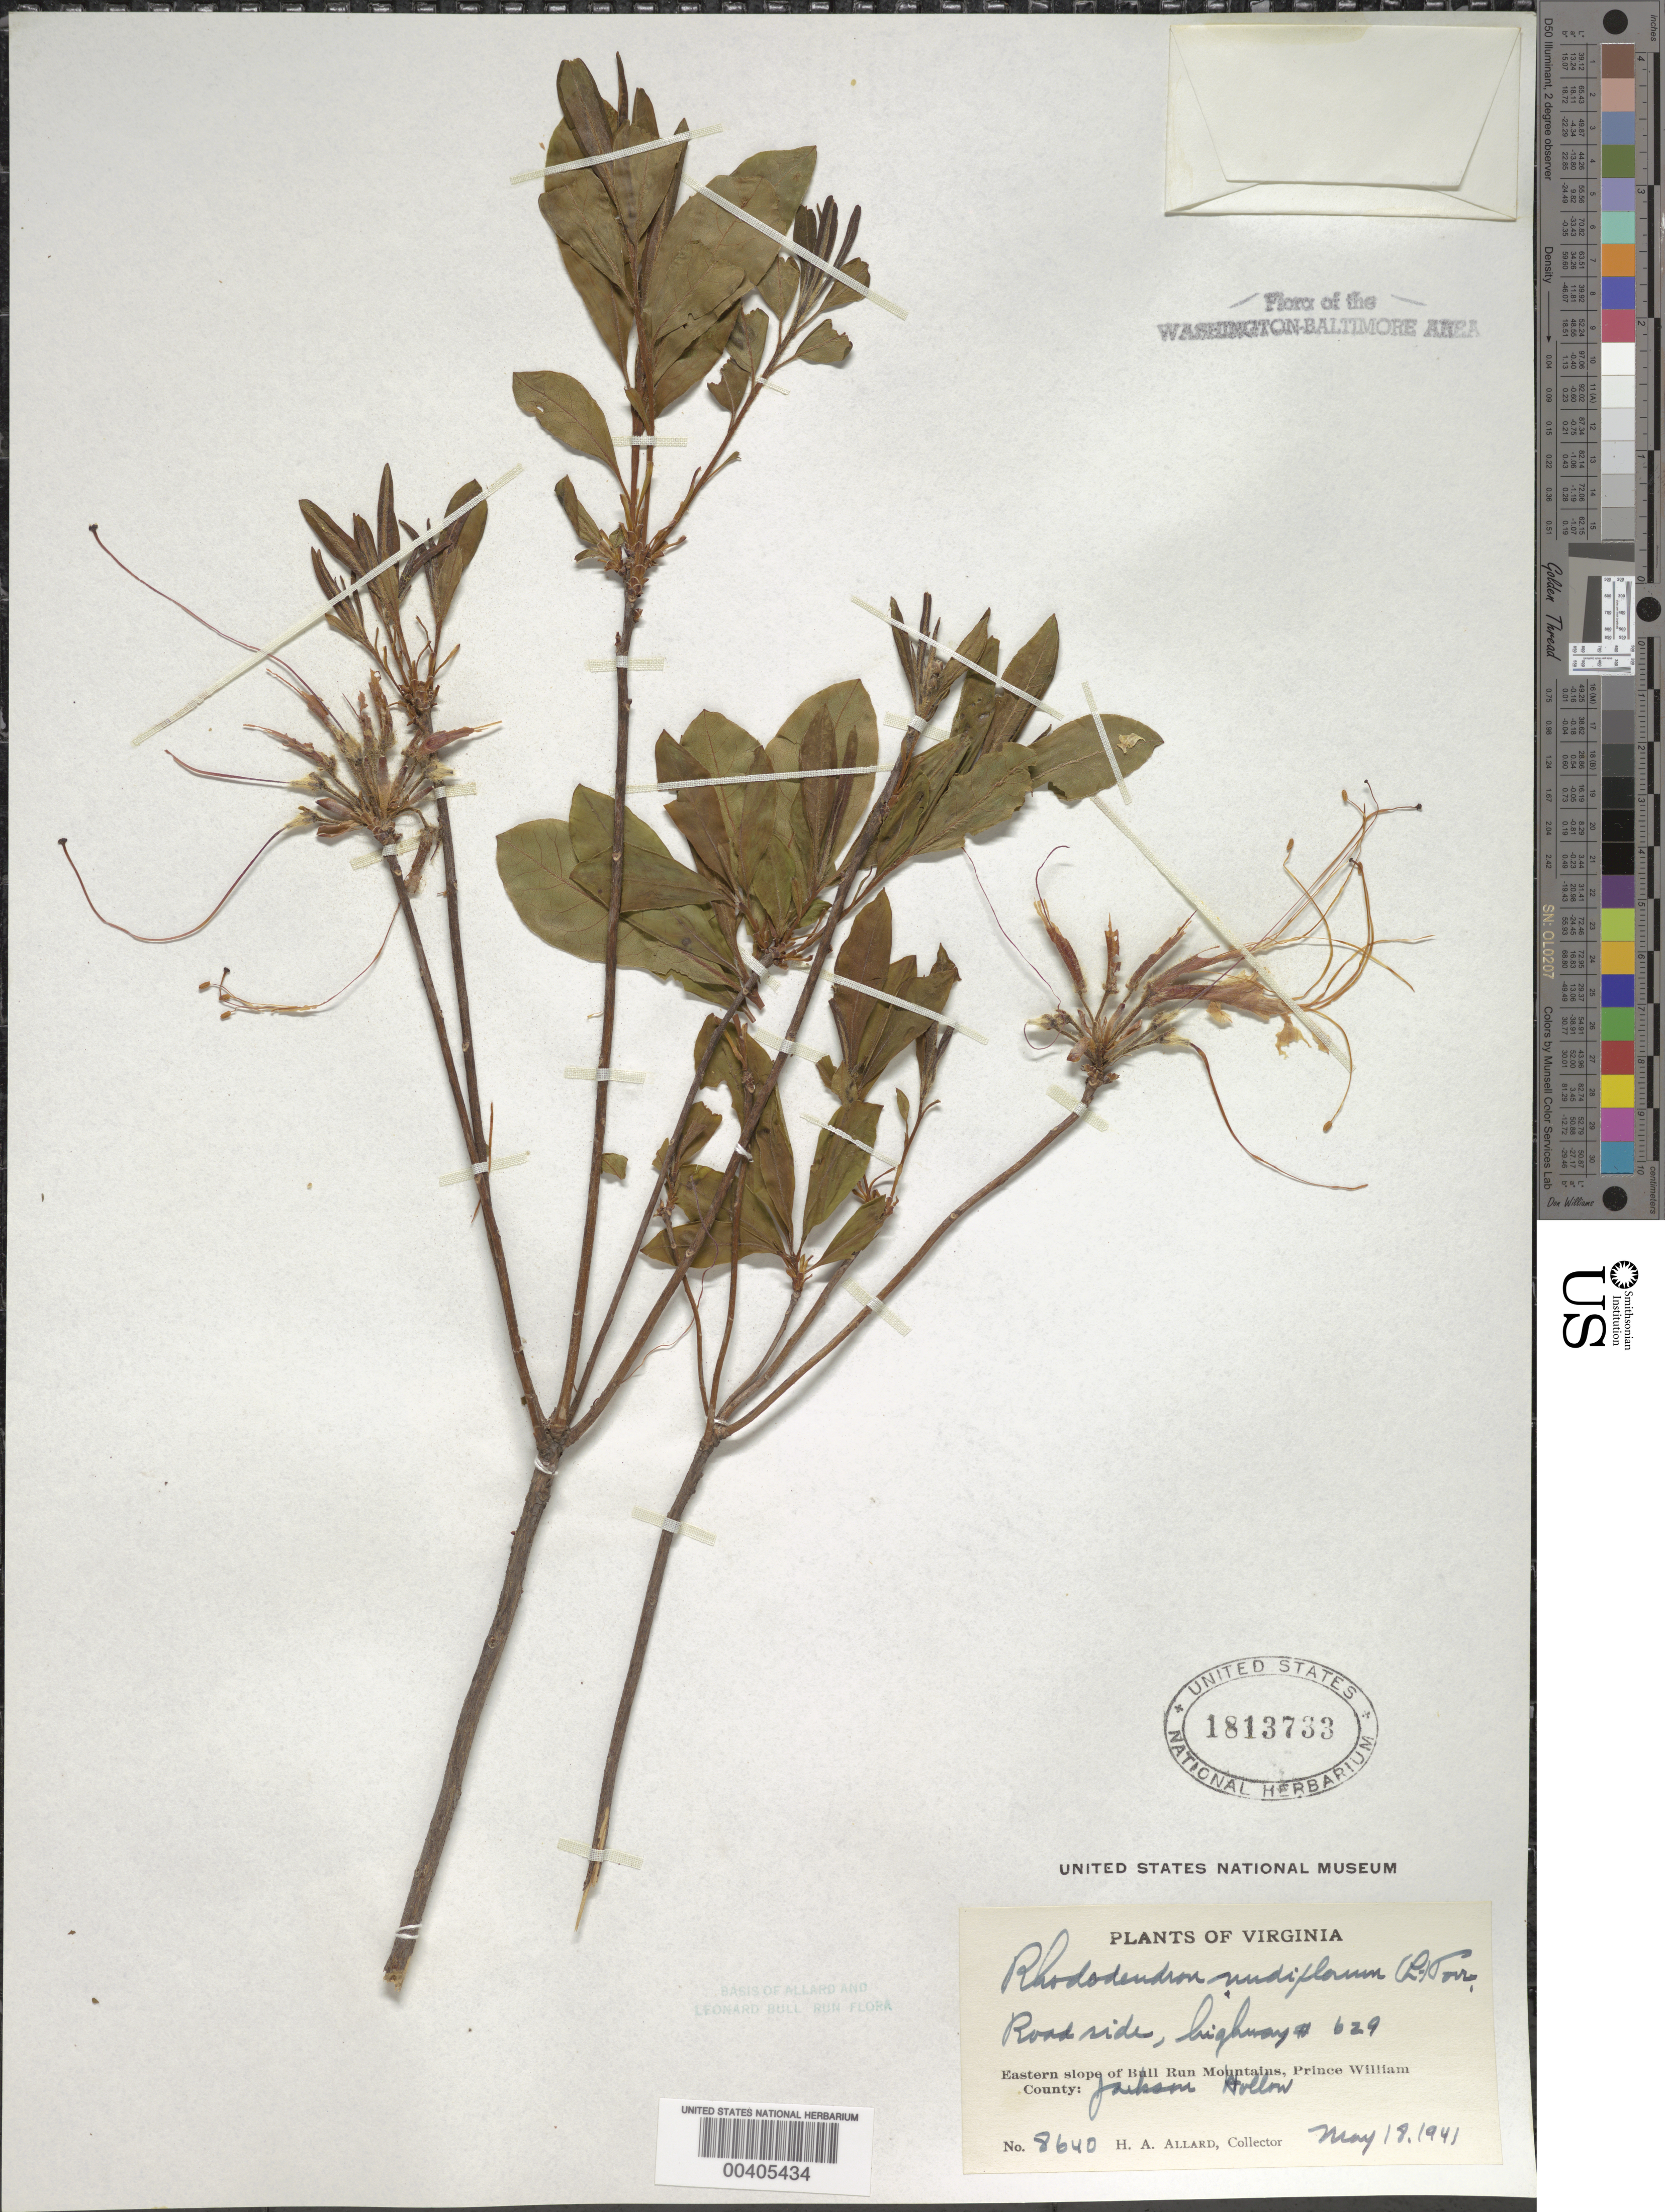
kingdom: Plantae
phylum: Tracheophyta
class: Magnoliopsida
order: Ericales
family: Ericaceae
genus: Rhododendron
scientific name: Rhododendron periclymenoides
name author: (Michx.) Shinners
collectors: H. A. Allard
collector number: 8640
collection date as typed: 18 May 1941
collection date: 1941-05-18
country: United States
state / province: Virginia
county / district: Prince William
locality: Highway 629, Jackson Hollow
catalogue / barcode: US 1813733